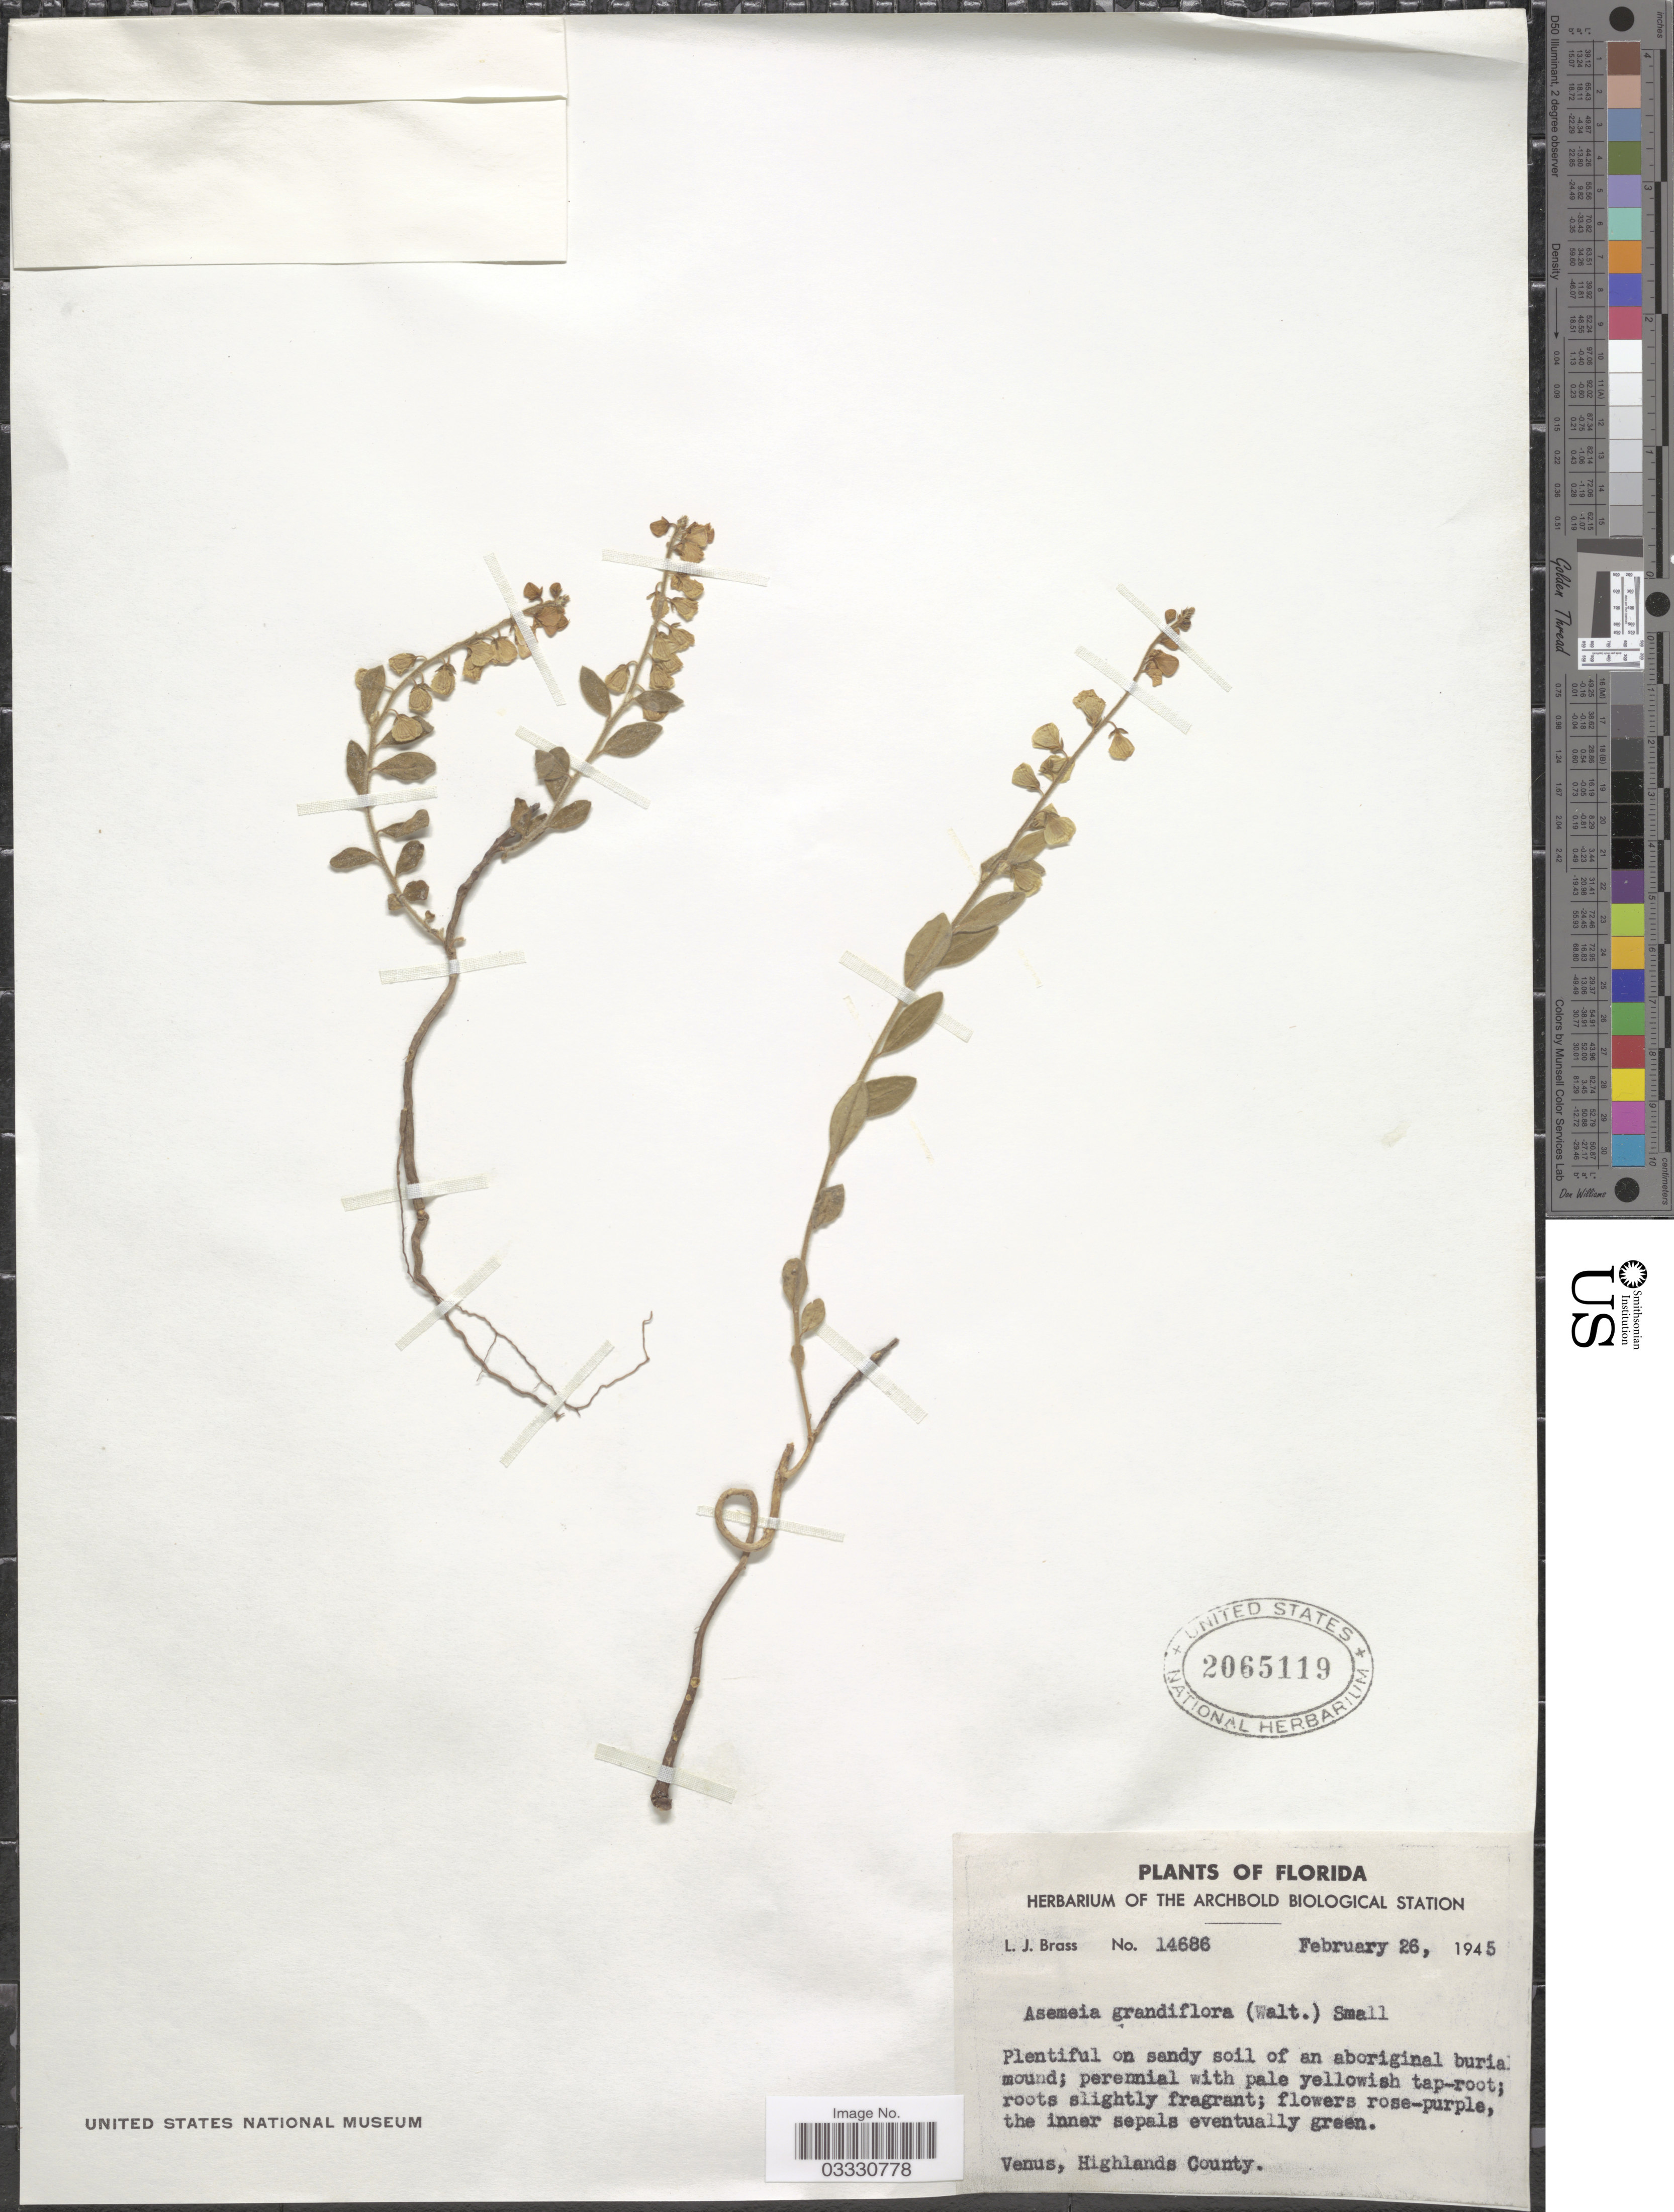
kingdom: Plantae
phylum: Tracheophyta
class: Magnoliopsida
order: Fabales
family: Polygalaceae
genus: Asemeia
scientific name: Asemeia grandiflora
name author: (Walter) Small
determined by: Strong, Mark T., (BOT), Smithsonian Institution - National Museum of Natural History (UNITED STATES)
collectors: L. J. Brass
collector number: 14686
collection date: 1945-02-26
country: United States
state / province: Florida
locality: Venus, Highlands County.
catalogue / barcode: US 2065119